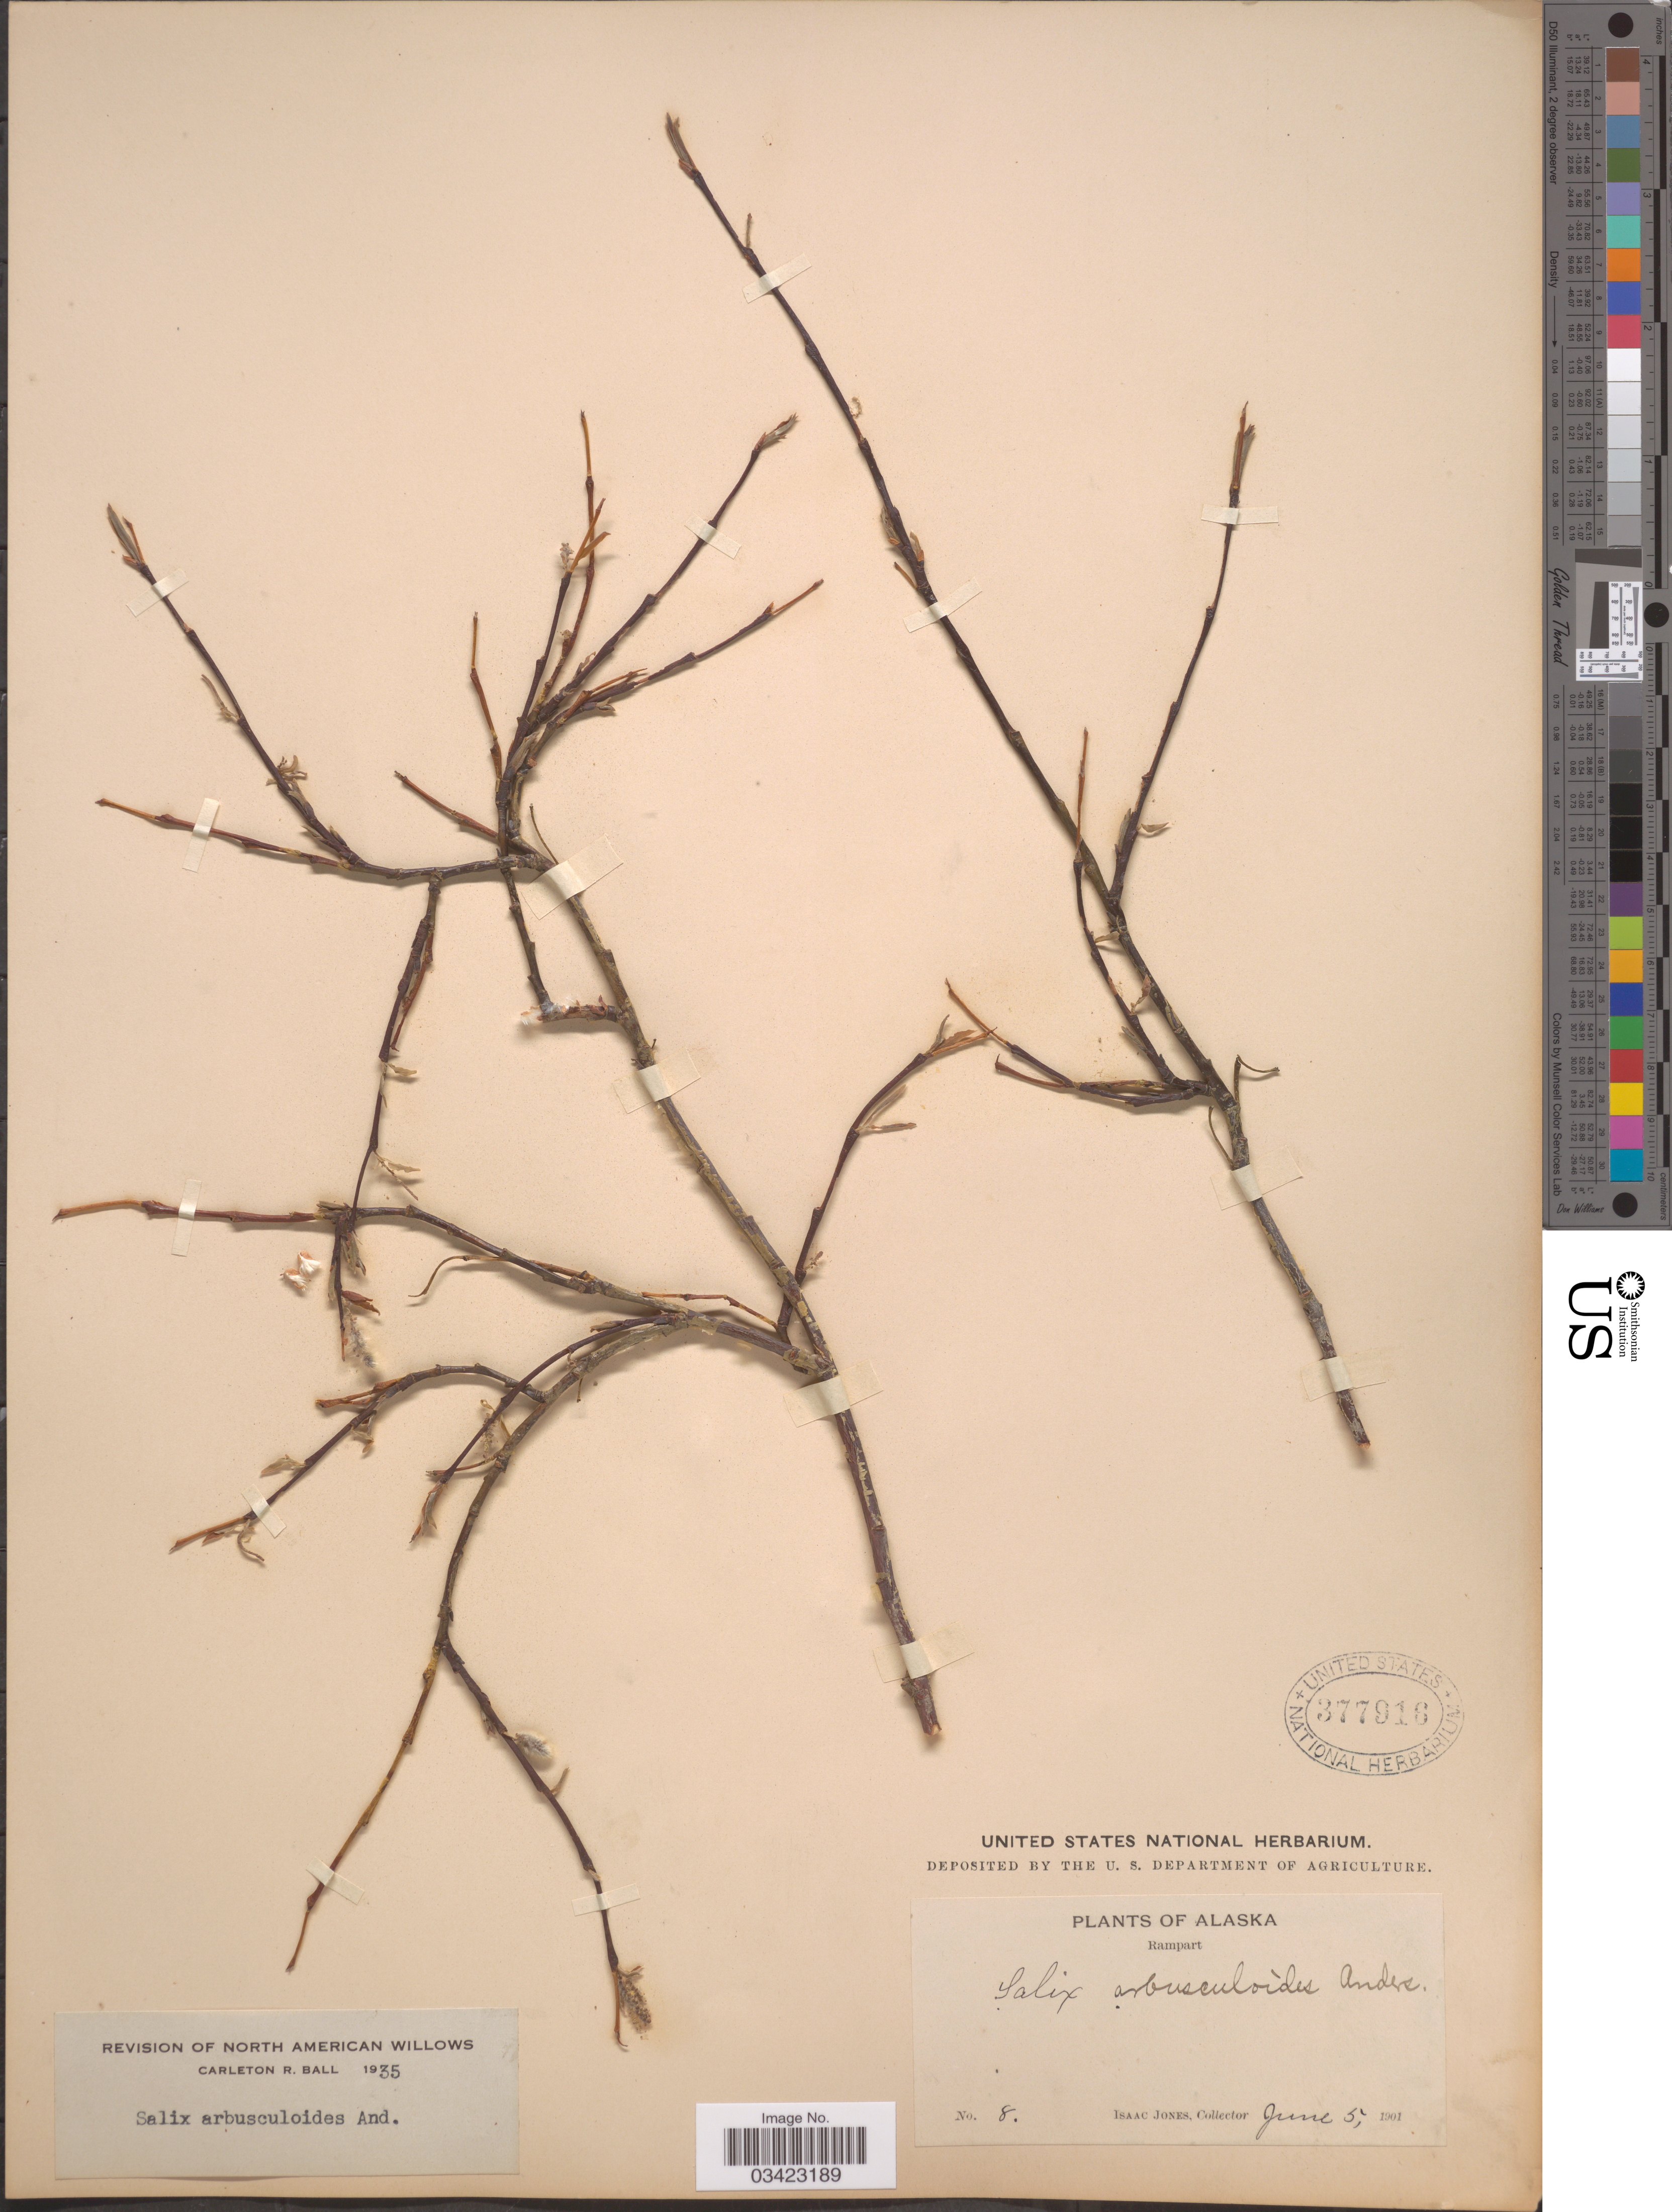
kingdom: Plantae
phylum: Tracheophyta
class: Magnoliopsida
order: Malpighiales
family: Salicaceae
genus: Salix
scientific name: Salix arbusculoides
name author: Andersson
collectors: I. Jones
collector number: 8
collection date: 1901-06-05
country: United States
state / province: Alaska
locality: Rampart.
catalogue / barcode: US 377916